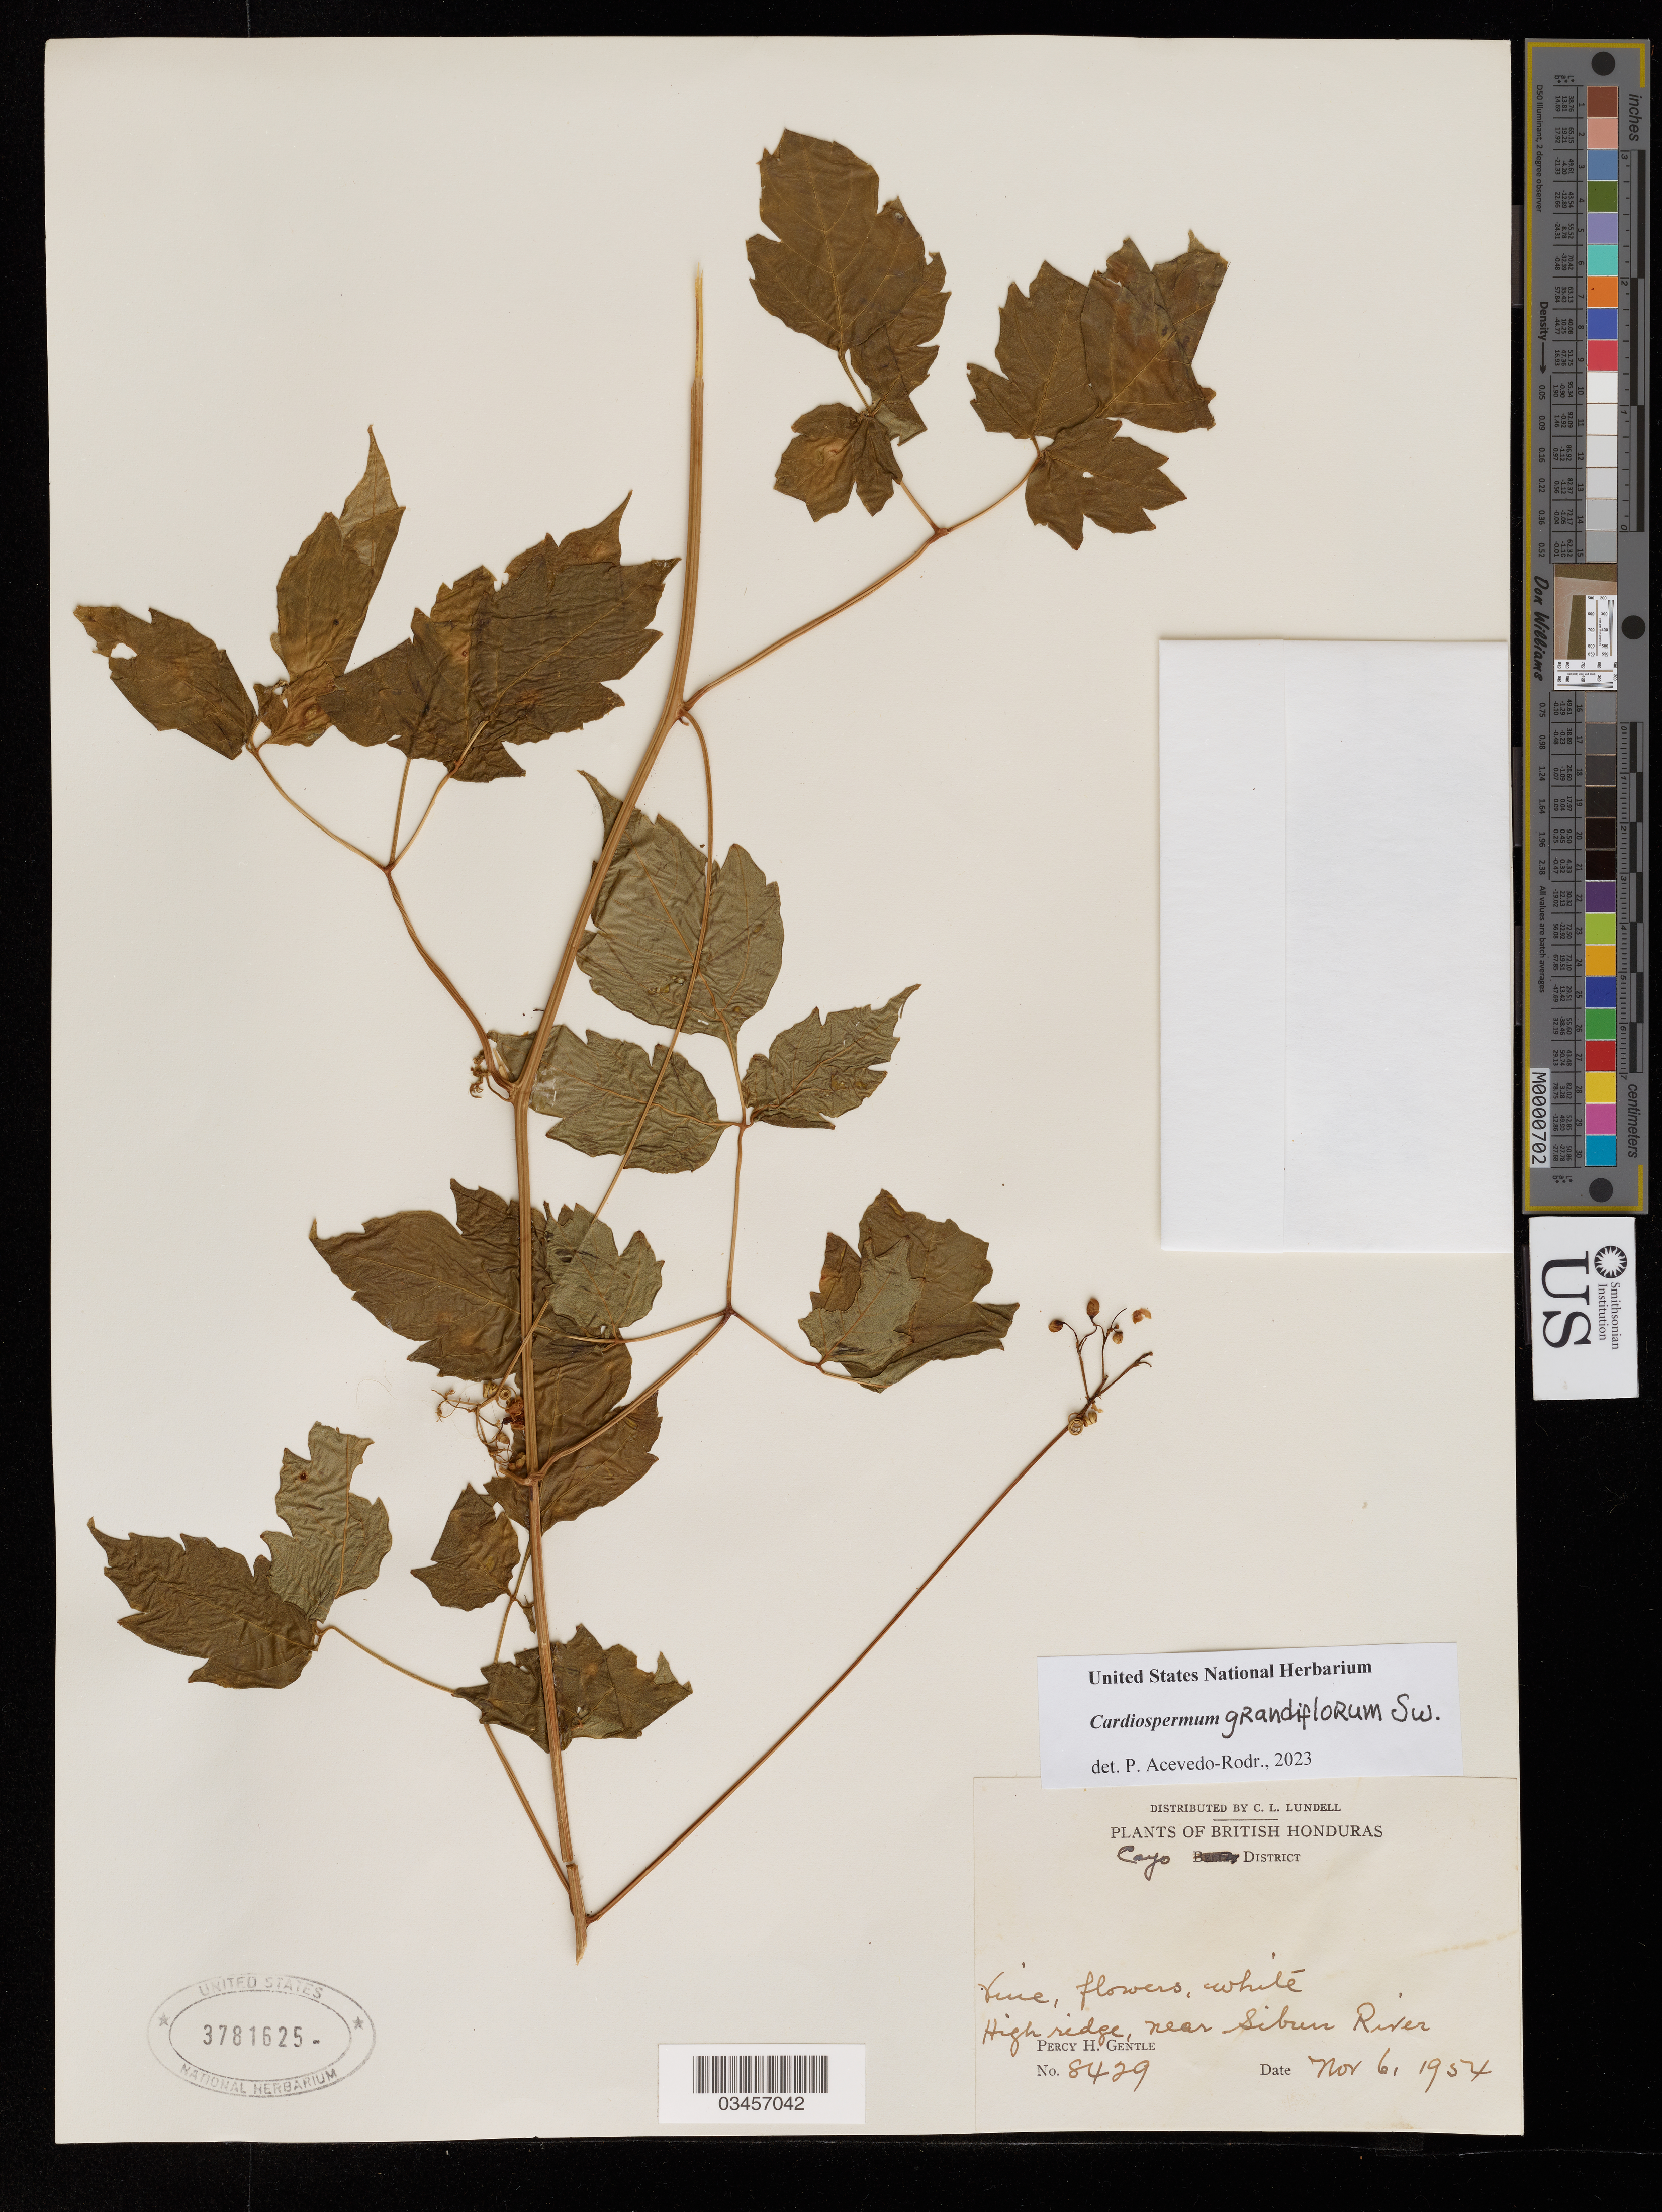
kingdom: Plantae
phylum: Tracheophyta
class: Magnoliopsida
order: Sapindales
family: Sapindaceae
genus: Cardiospermum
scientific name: Cardiospermum grandiflorum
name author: Sw.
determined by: Acevedo-Rodriguez, P., (US), Smithsonian Institution - National Museum of Natural History (UNITED STATES)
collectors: P. H. Gentle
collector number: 8429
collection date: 1954-11-06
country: Belize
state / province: Cayo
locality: Sibun River, ridge near.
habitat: High ridge near river.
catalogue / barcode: US 3781625